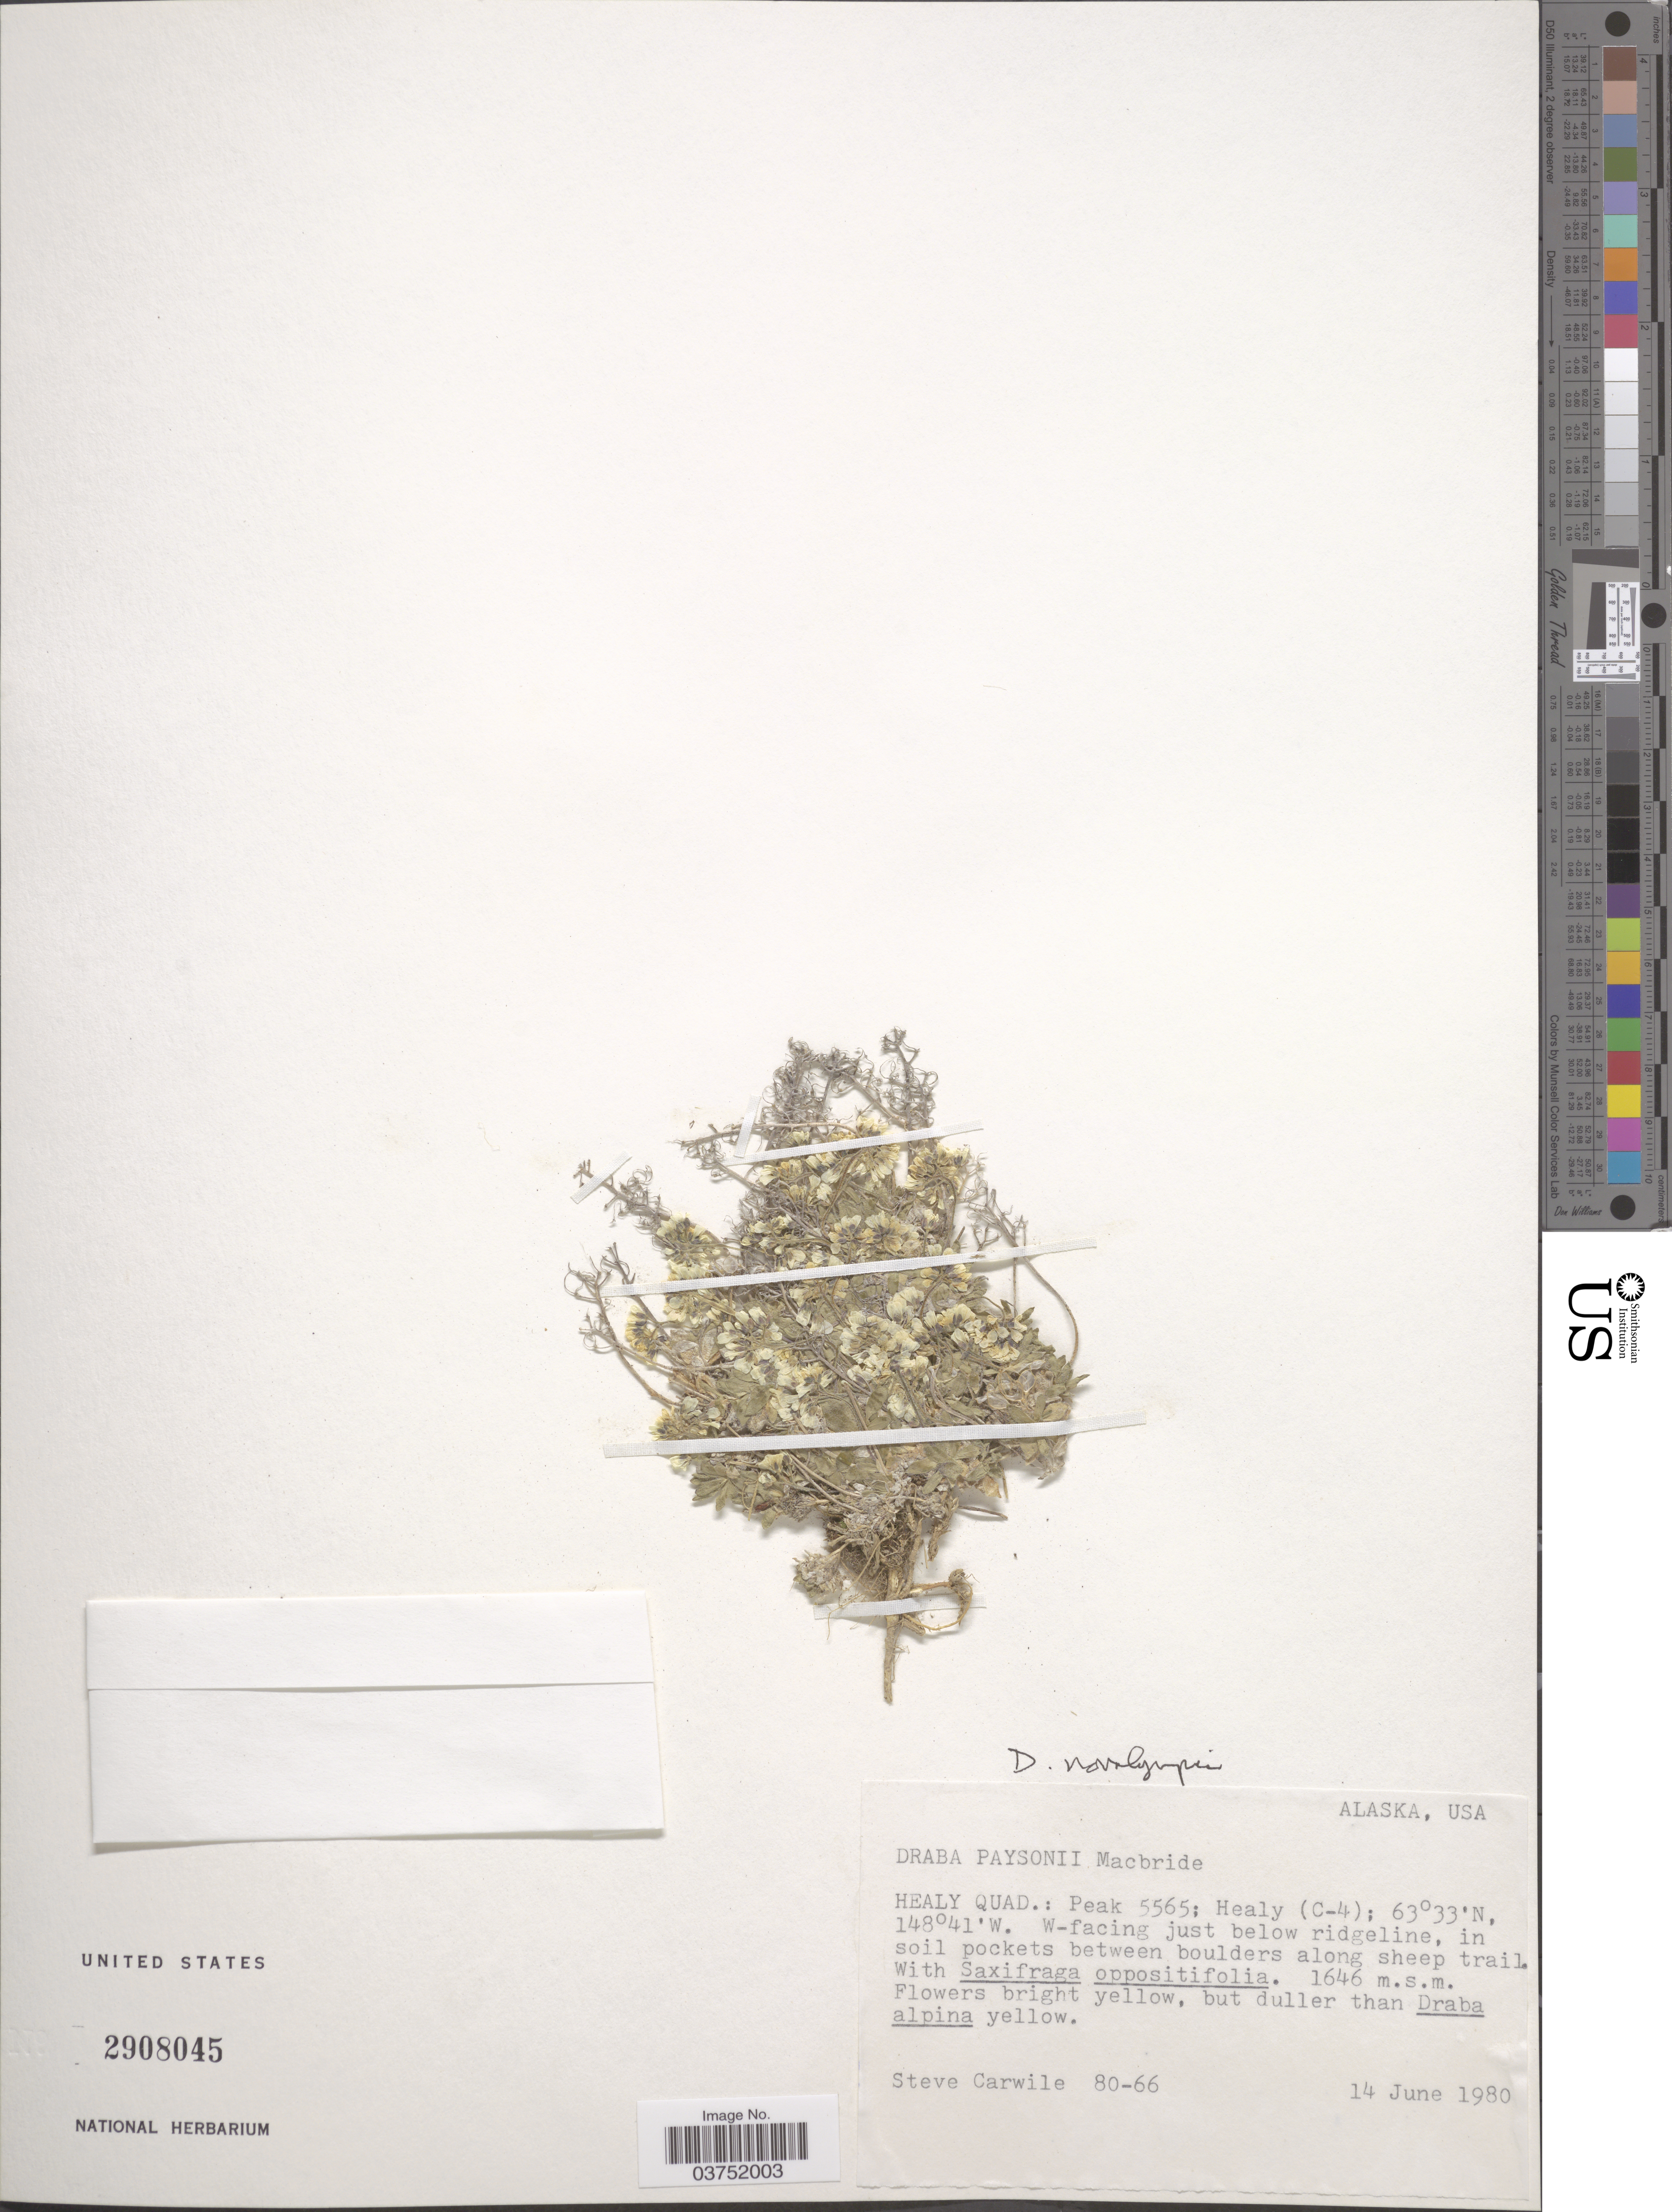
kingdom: Plantae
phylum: Tracheophyta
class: Magnoliopsida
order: Brassicales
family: Brassicaceae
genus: Draba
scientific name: Draba novolympica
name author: Payson & H. St. John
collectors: S. Carwile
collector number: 80-66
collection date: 1980-06-14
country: United States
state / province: Alaska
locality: Healy Quad.: Peak 5565; Healy (C-4). W-facing just below ridgeline, in soil pockets between boulders along sheep trail.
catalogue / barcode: US 2908045